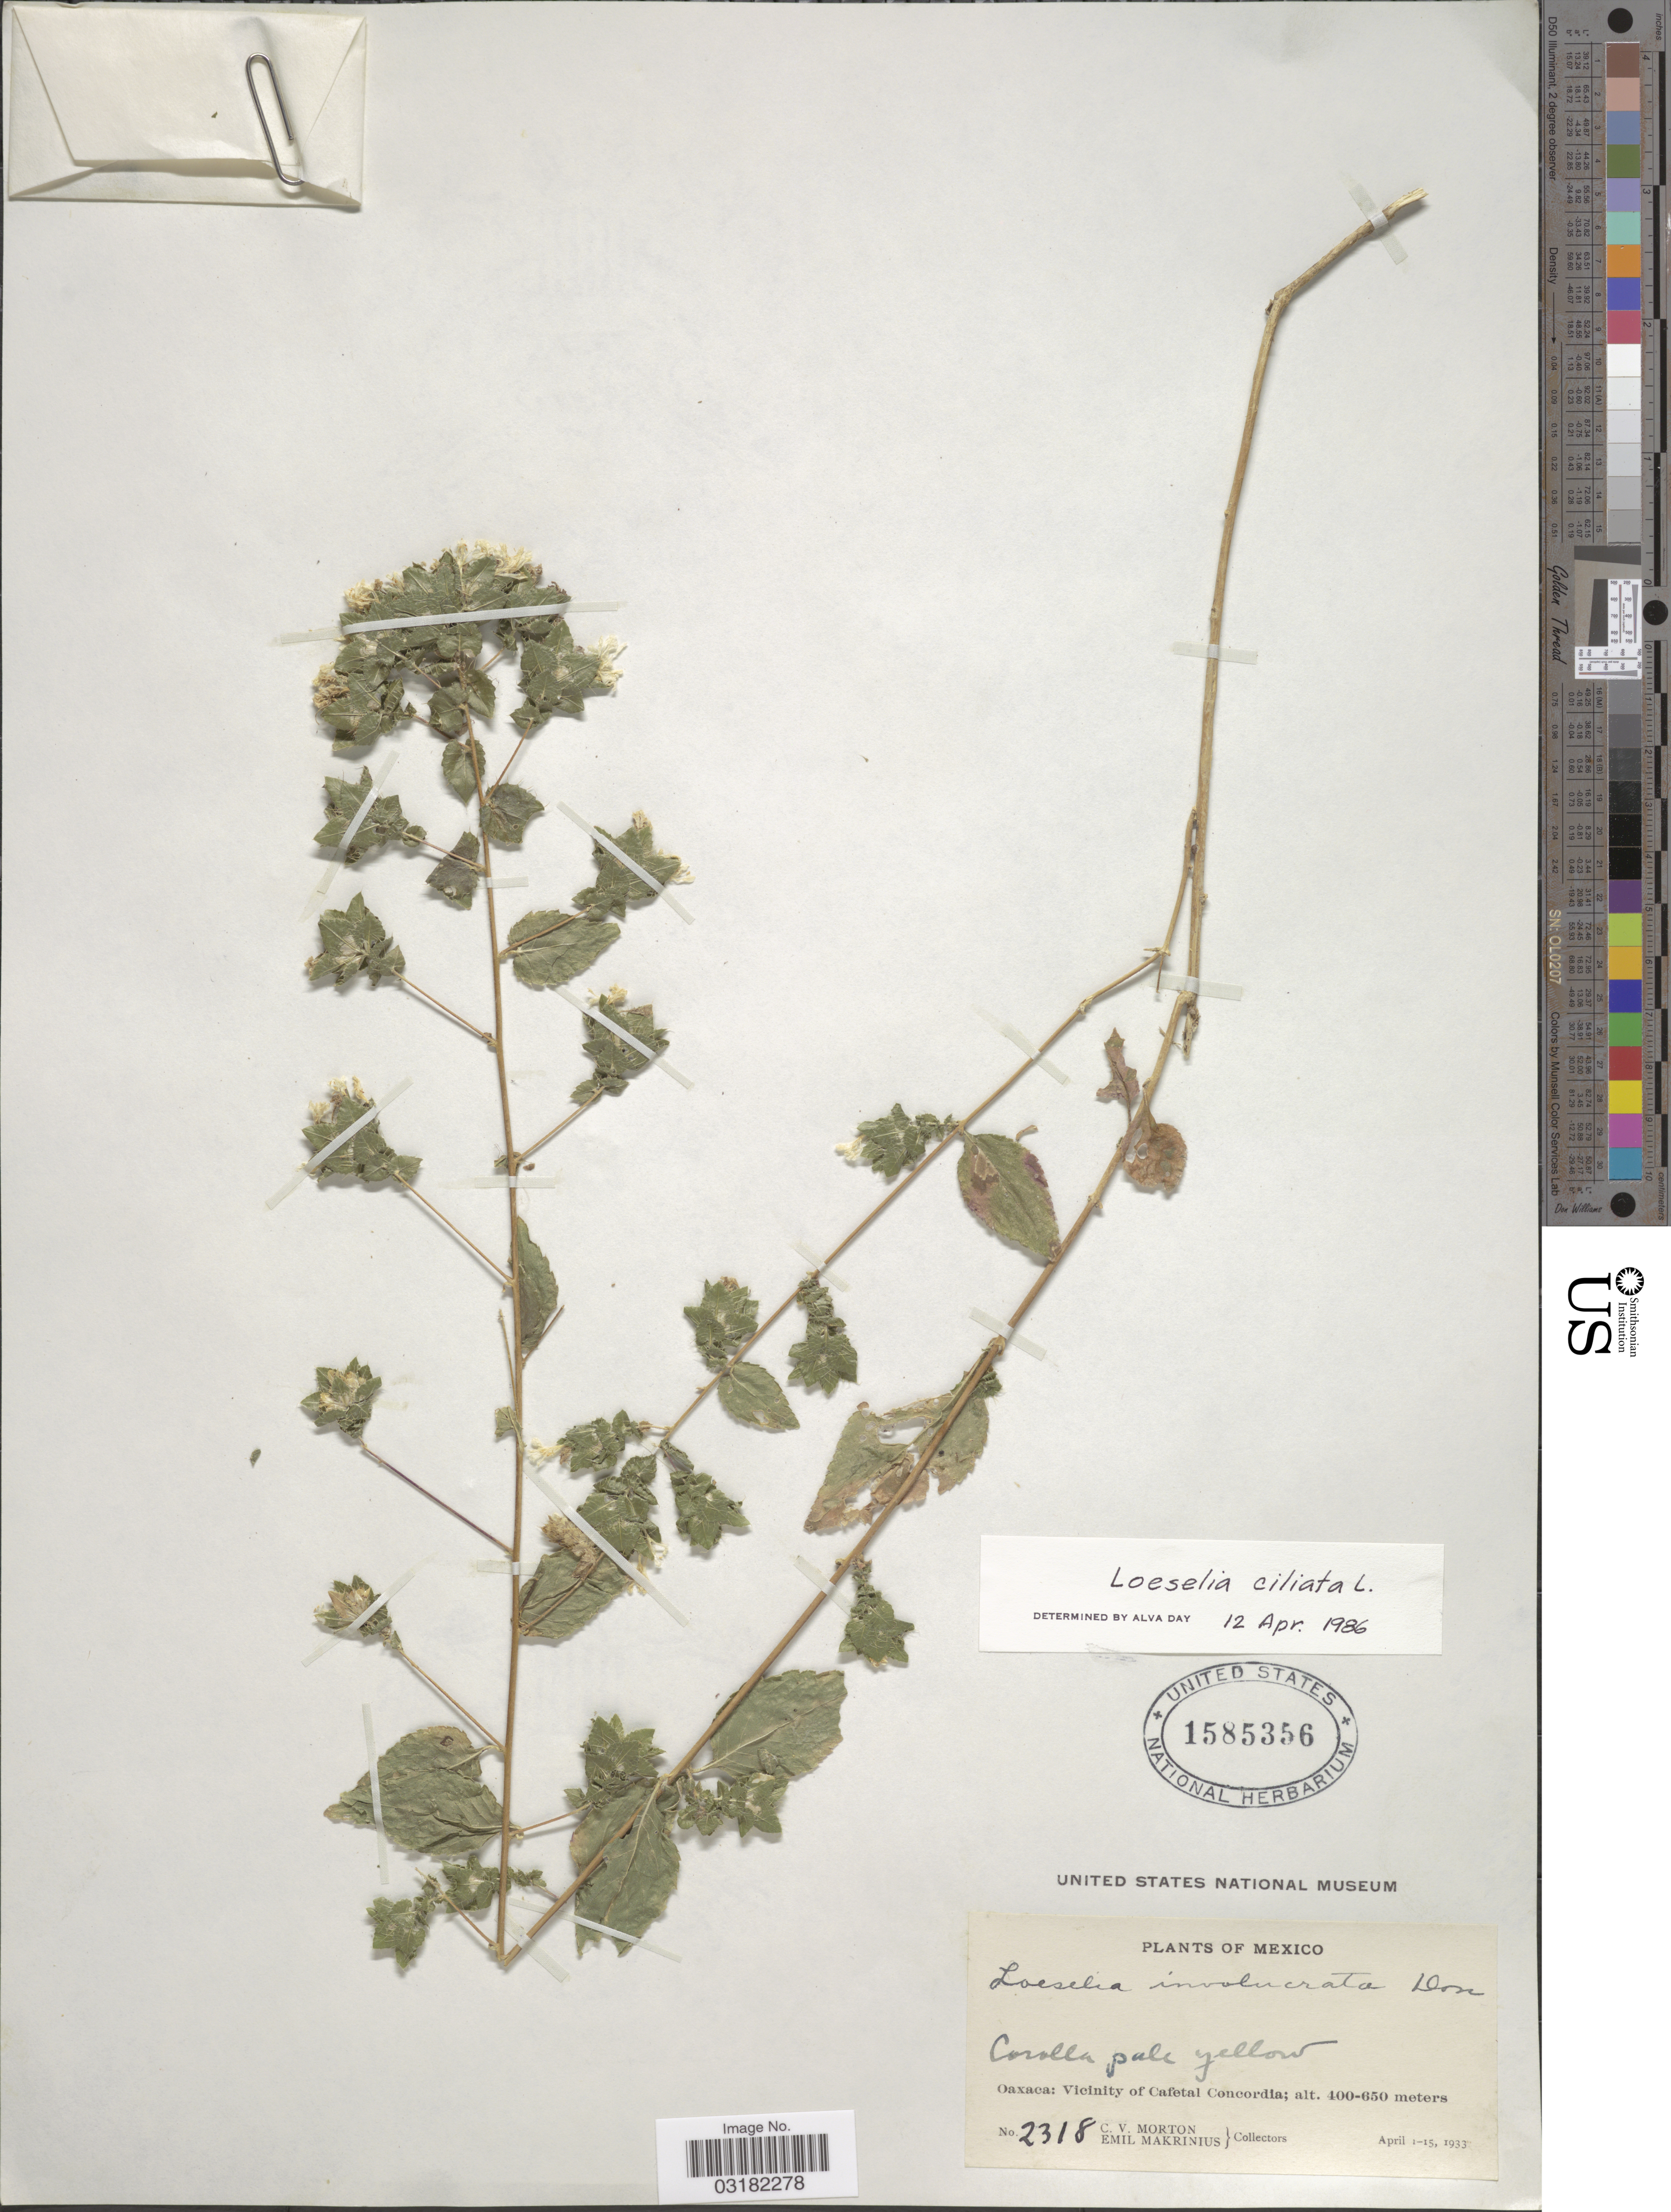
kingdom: Plantae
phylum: Tracheophyta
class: Magnoliopsida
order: Ericales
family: Polemoniaceae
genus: Loeselia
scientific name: Loeselia ciliata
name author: L.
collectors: C. V. Morton & E. Makrinius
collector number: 2318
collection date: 1933-04-01/1933-04-15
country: Mexico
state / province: Oaxaca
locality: Vicinity of Cafetal Concordia.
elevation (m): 400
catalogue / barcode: US 1585356